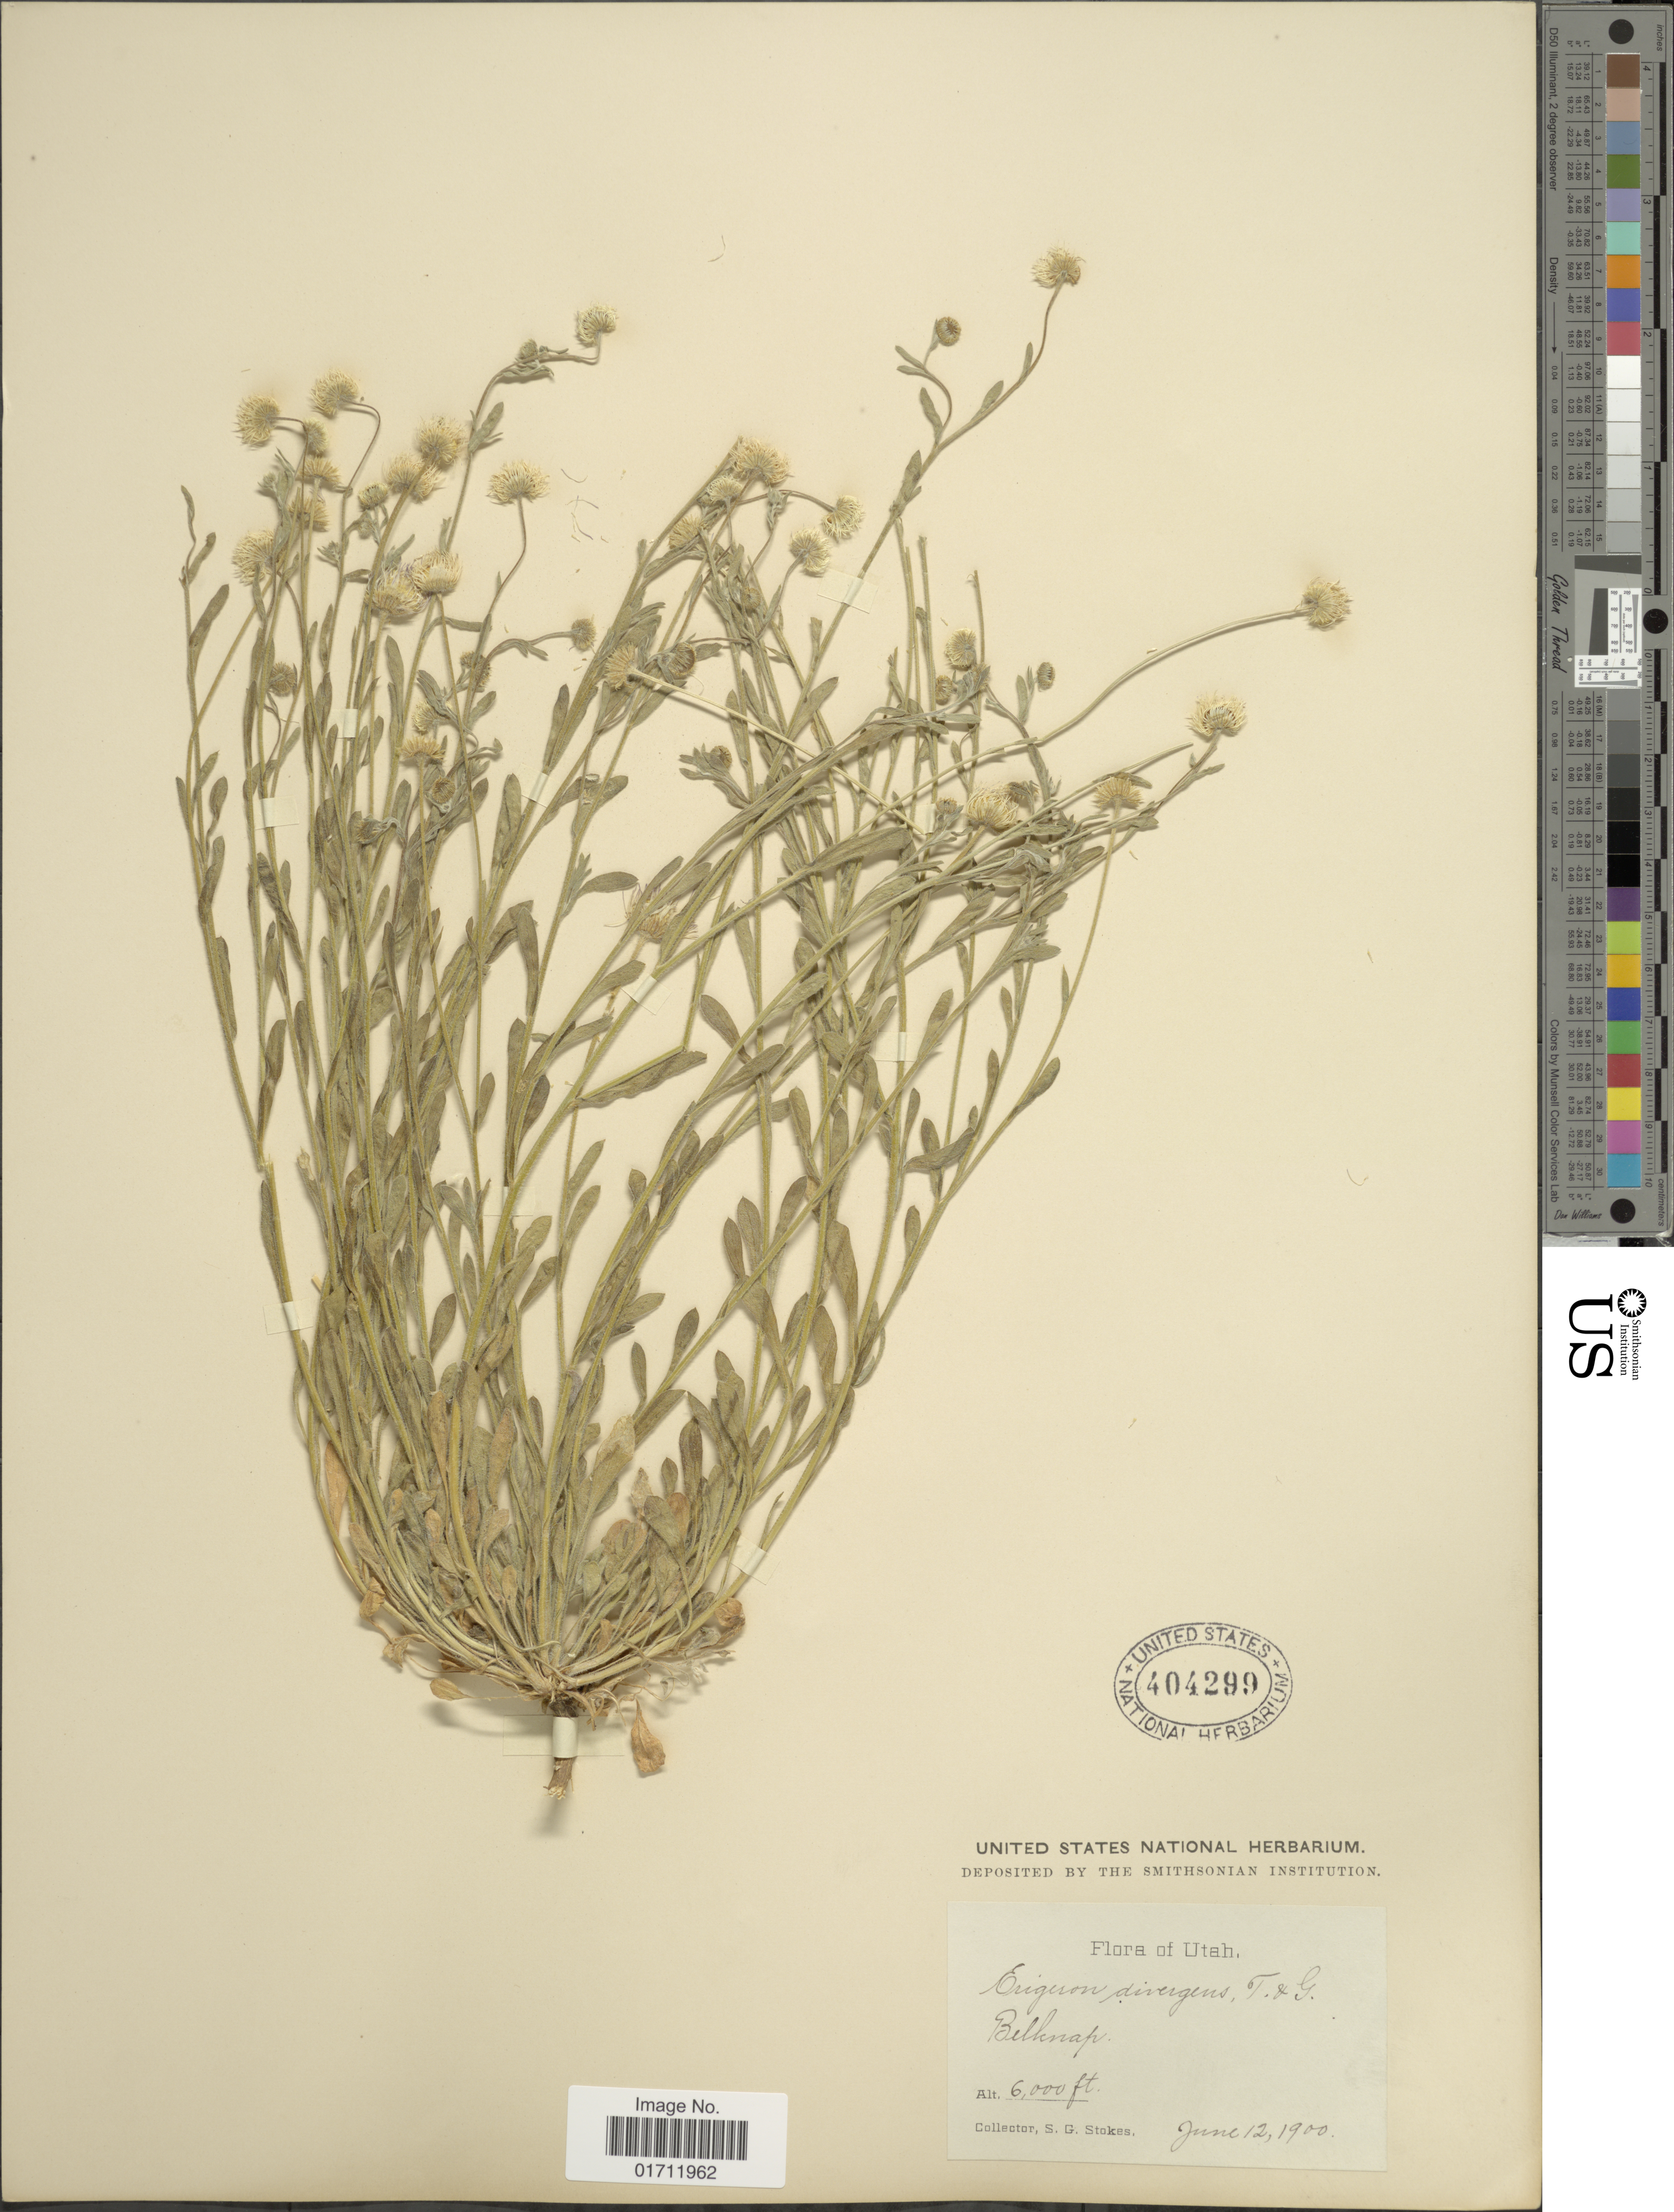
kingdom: Plantae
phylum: Tracheophyta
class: Magnoliopsida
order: Asterales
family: Asteraceae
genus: Erigeron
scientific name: Erigeron divergens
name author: Torr. & A. Gray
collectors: S. G. Stokes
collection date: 1900-06-12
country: United States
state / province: Utah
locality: Belknap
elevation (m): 1829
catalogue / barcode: US 404299